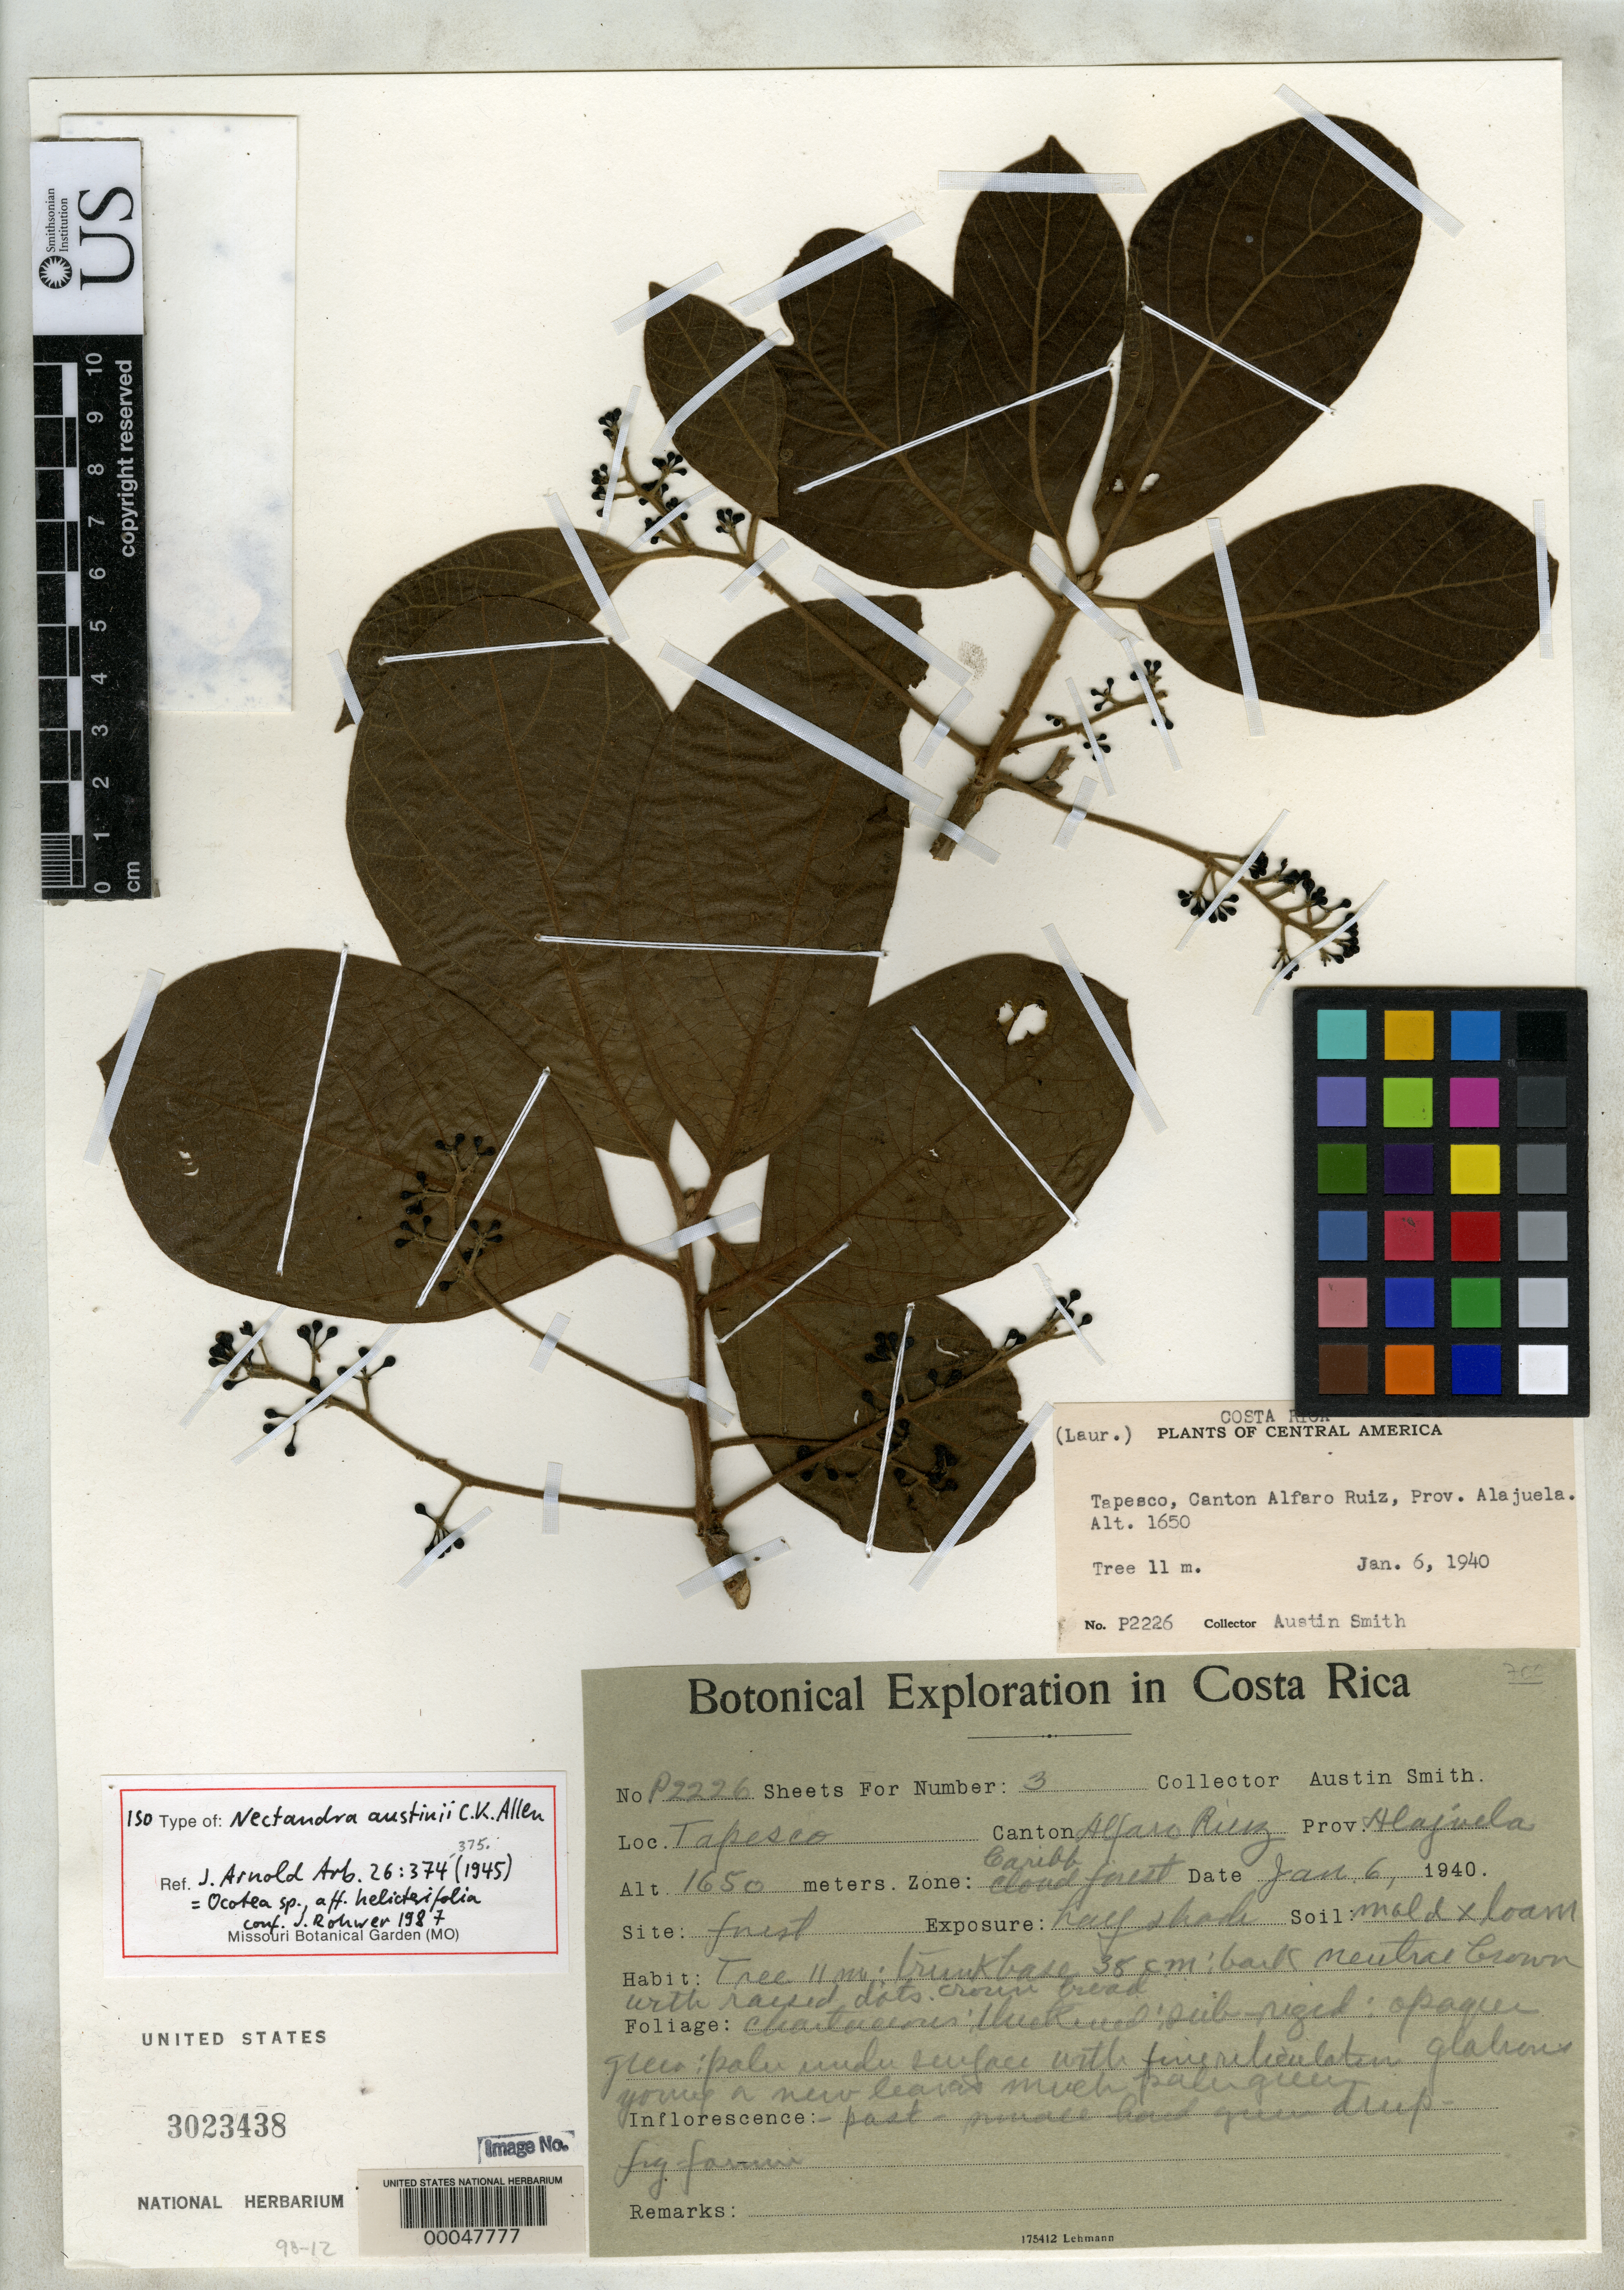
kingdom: Plantae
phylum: Tracheophyta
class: Magnoliopsida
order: Laurales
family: Lauraceae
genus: Nectandra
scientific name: Nectandra austinii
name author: C.K. Allen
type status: Isotype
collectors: Aust P. Smith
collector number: P 2226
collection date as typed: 06 Jan 1940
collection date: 1940-01-06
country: Costa Rica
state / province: Alajuela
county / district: Alfaro Ruiz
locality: Tapesco.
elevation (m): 1650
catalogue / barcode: US 3023438